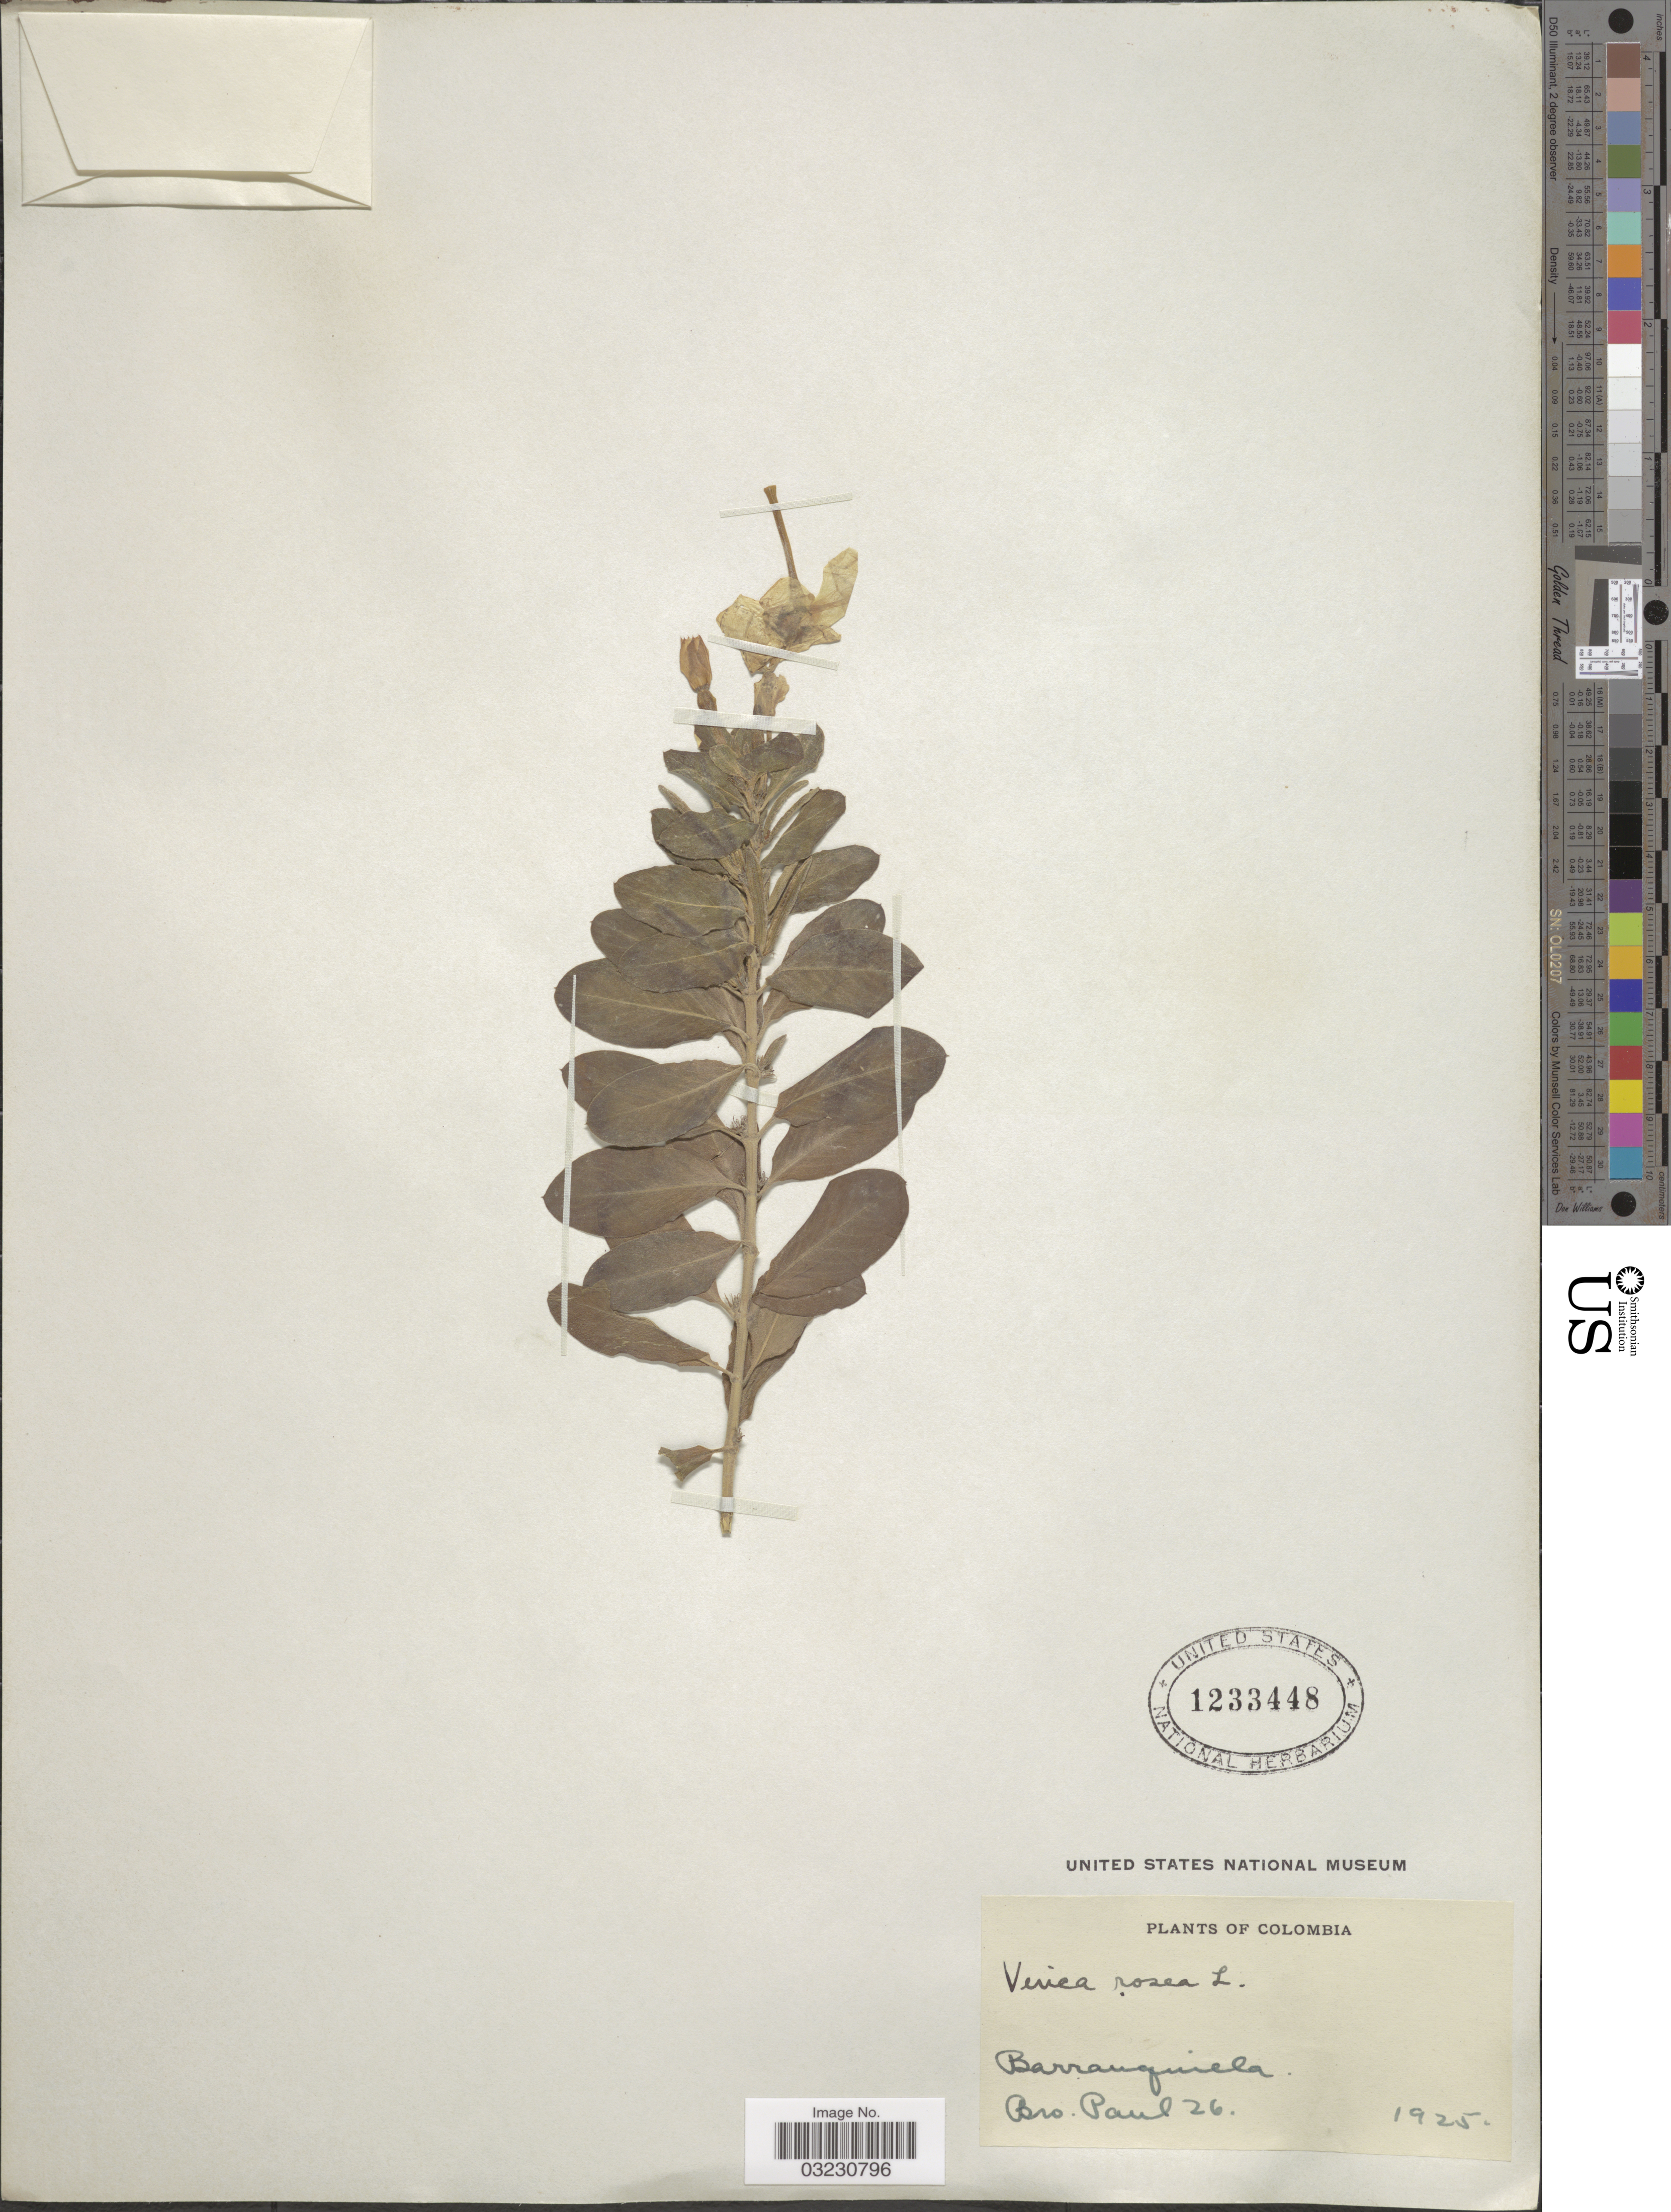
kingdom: Plantae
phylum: Tracheophyta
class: Magnoliopsida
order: Gentianales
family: Apocynaceae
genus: Catharanthus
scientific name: Catharanthus roseus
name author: (L.) G. Don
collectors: B. Paul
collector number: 26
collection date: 1925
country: Colombia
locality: Barranquilla.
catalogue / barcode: US 1233448